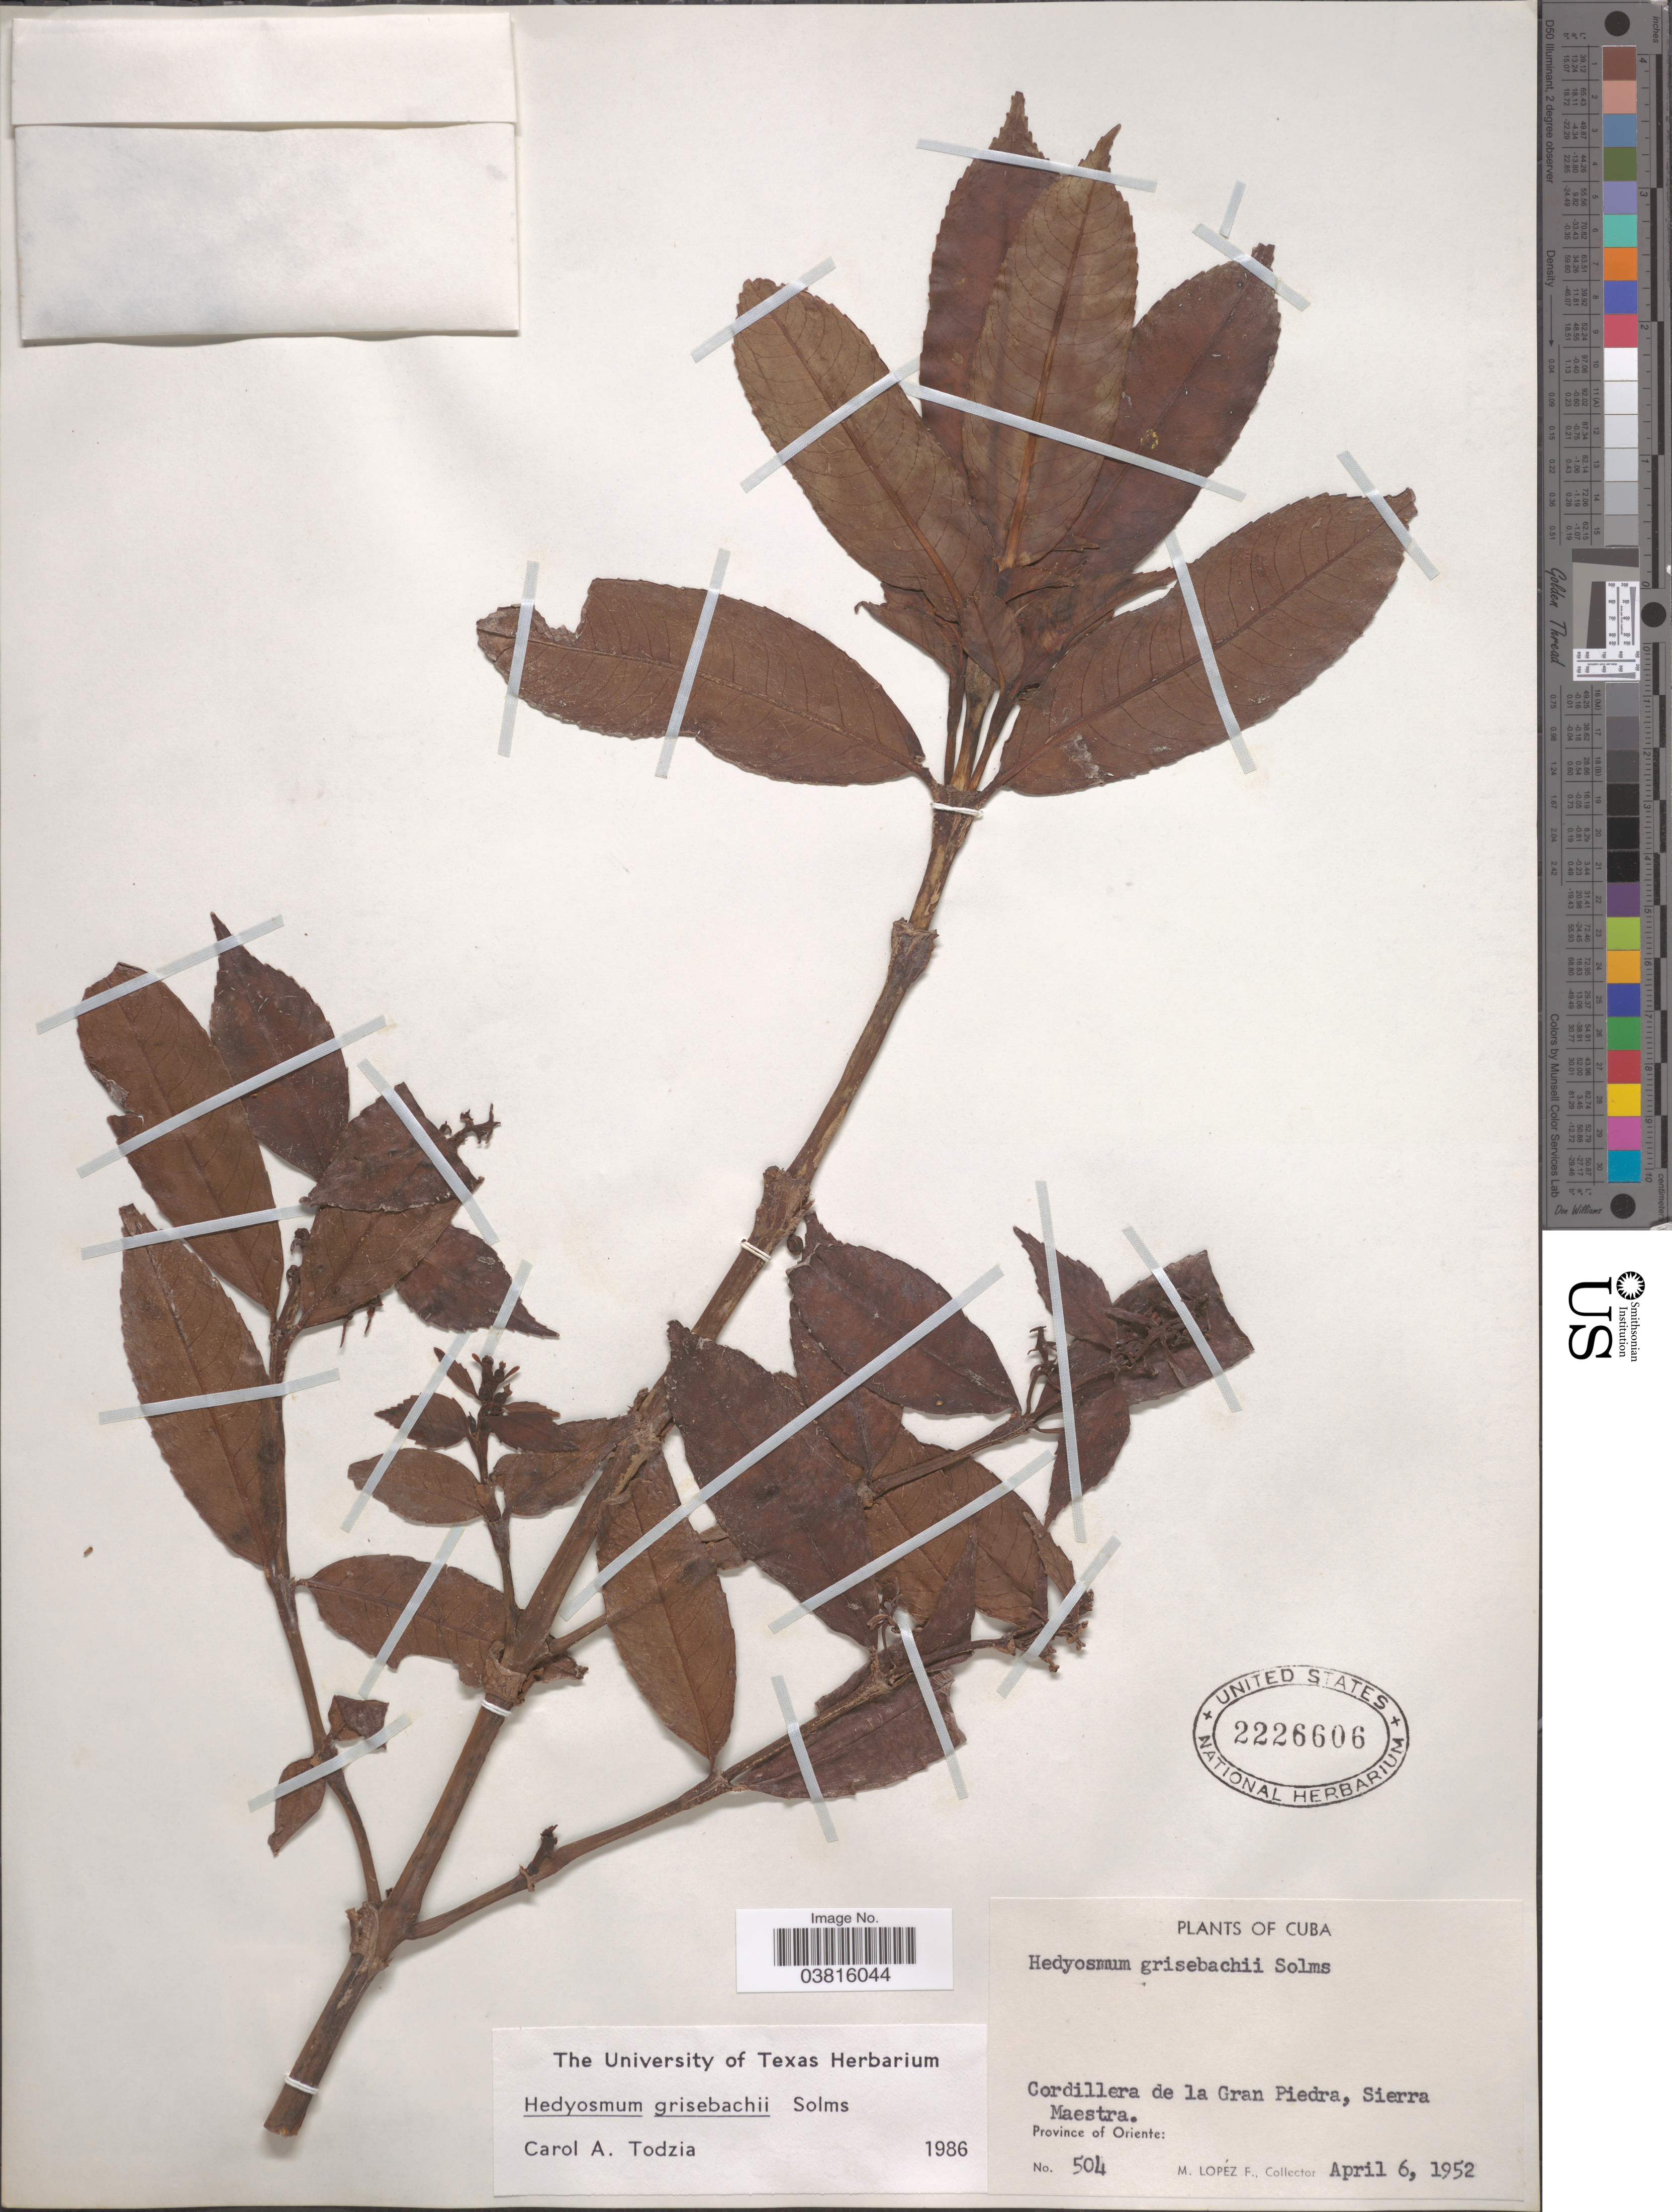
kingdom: Plantae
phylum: Tracheophyta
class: Magnoliopsida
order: Chloranthales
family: Chloranthaceae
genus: Hedyosmum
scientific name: Hedyosmum grisebachii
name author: Solms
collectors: M. López Figueiras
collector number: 504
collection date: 1952-04-06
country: Cuba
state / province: Oriente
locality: Cordillera de la Gran Piedra, Sierra Maestra.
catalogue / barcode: US 2226606